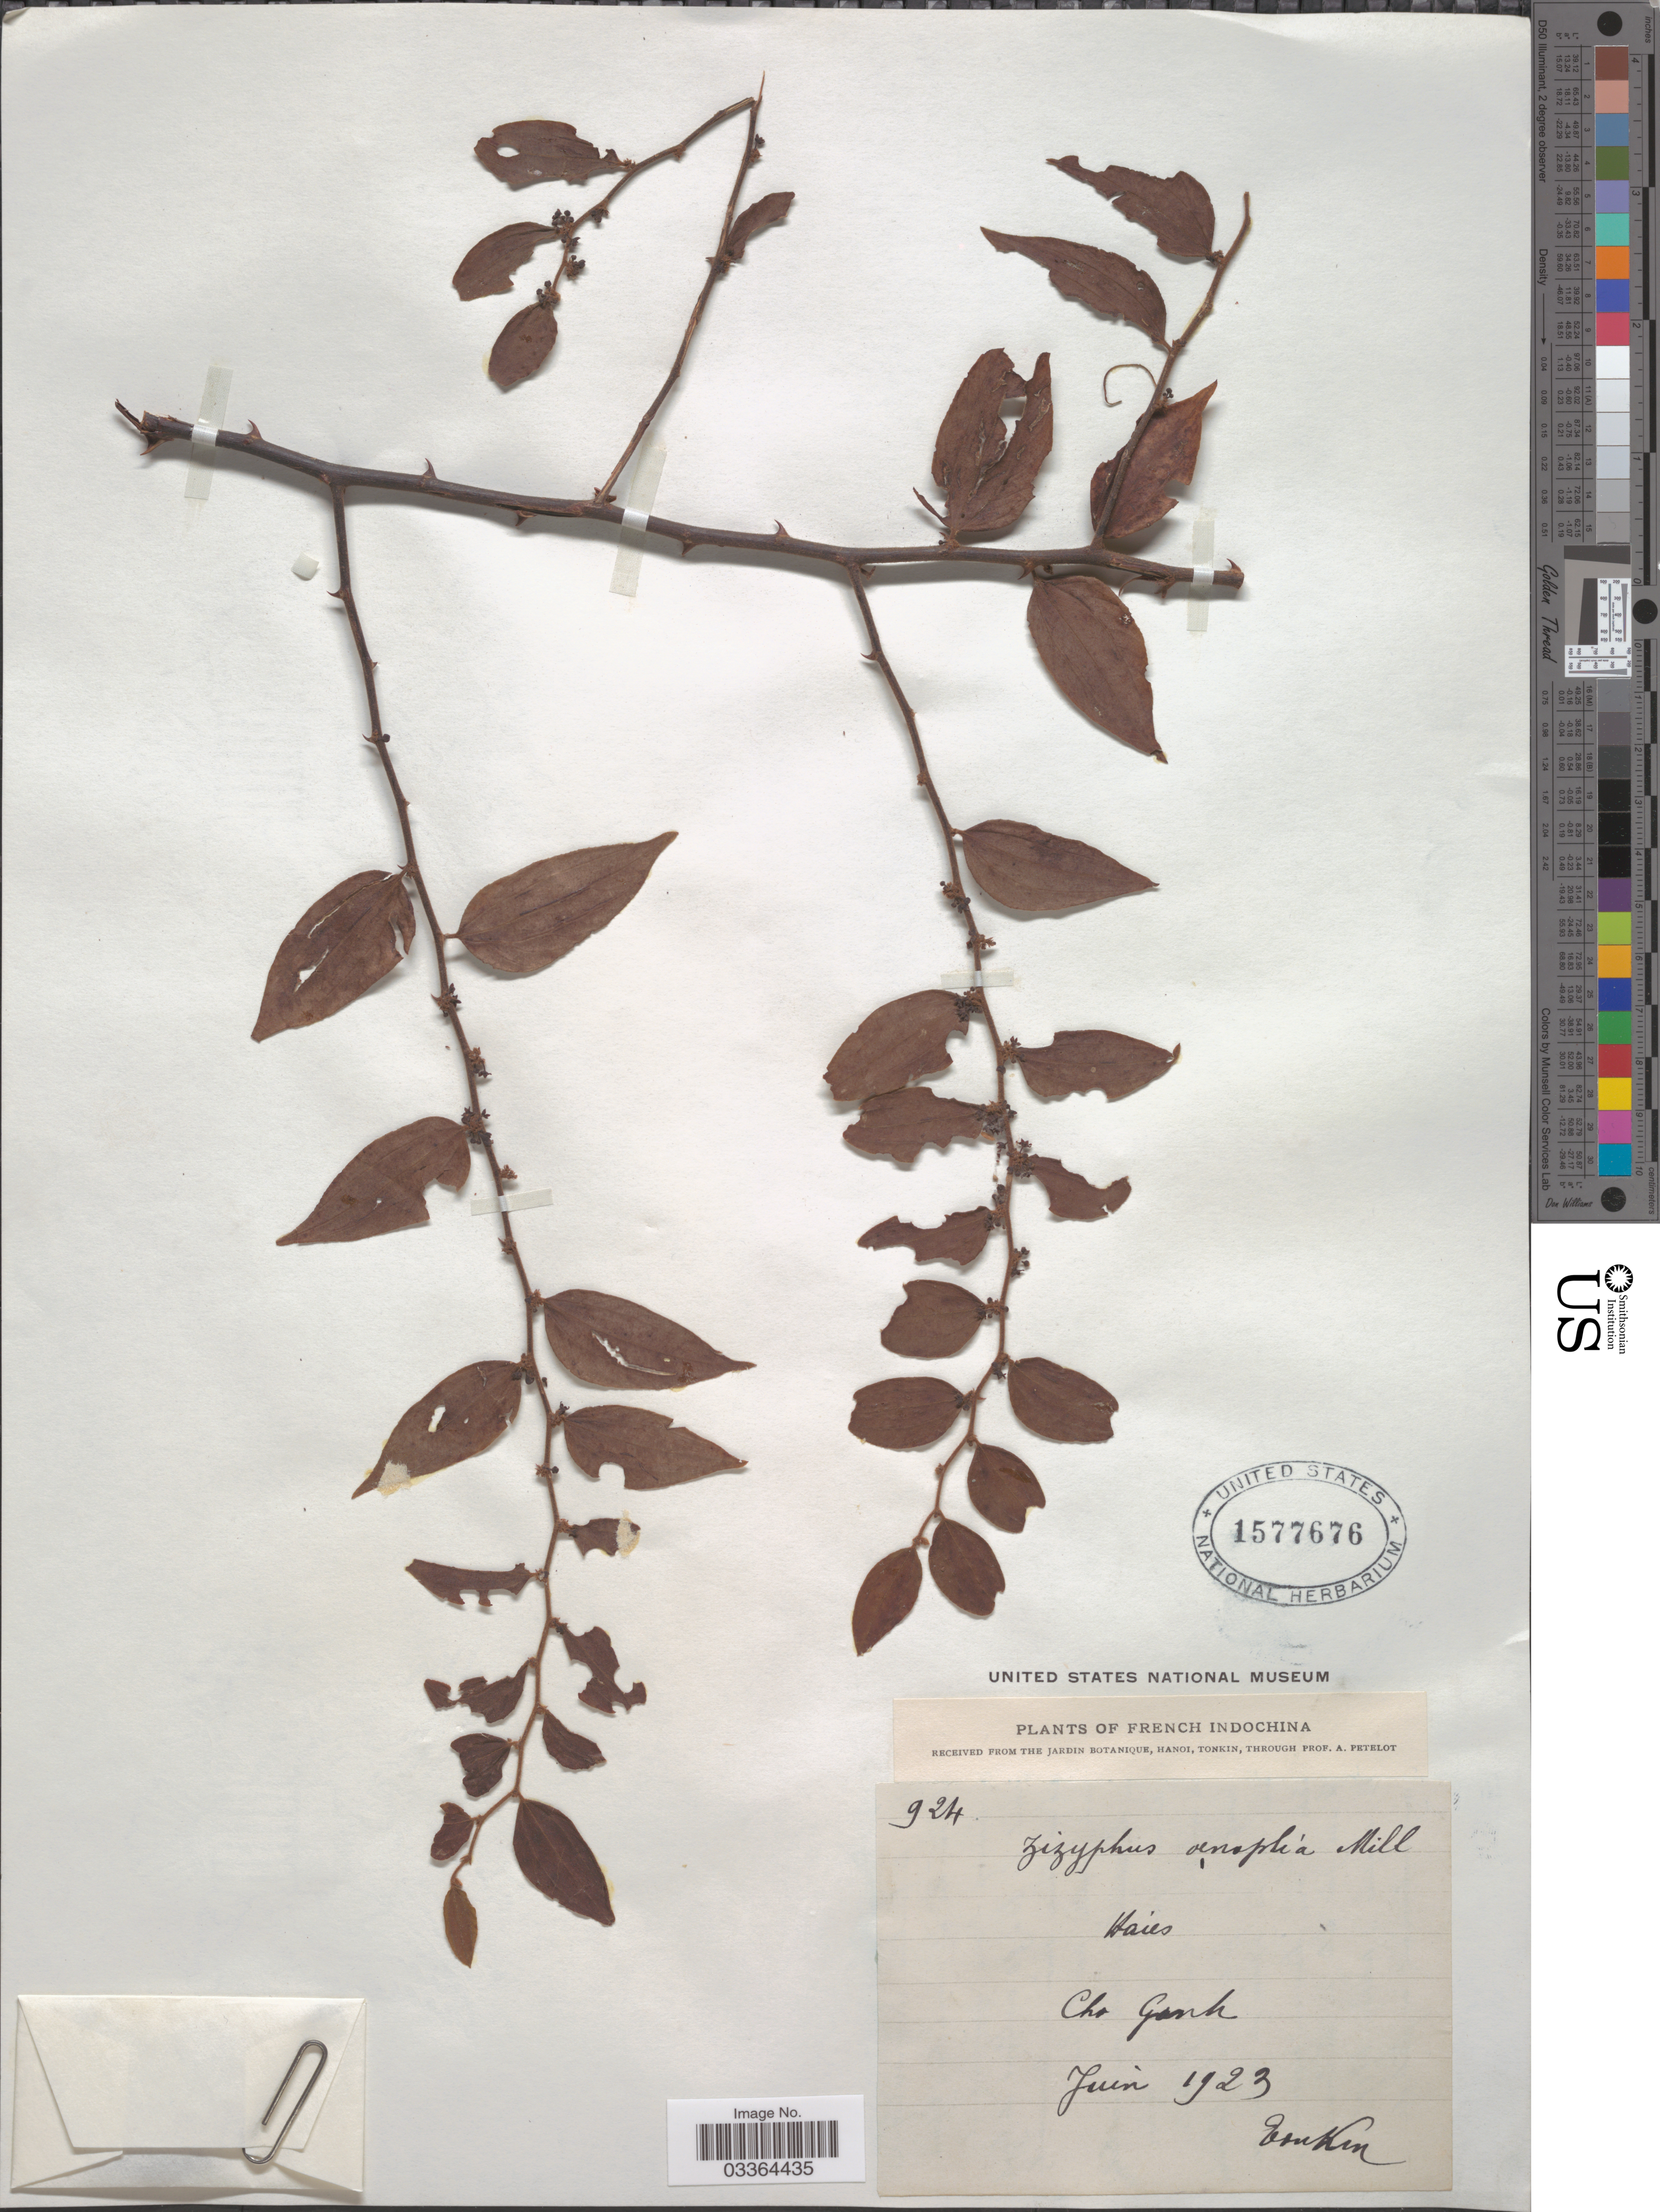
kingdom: Plantae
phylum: Tracheophyta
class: Magnoliopsida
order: Rosales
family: Rhamnaceae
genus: Ziziphus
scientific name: Ziziphus oenopolia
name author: (L.) Mill.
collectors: A. Petelot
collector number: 924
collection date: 1923-06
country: Vietnam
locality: French Indochina. Cho Ganh.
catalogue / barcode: US 1577676